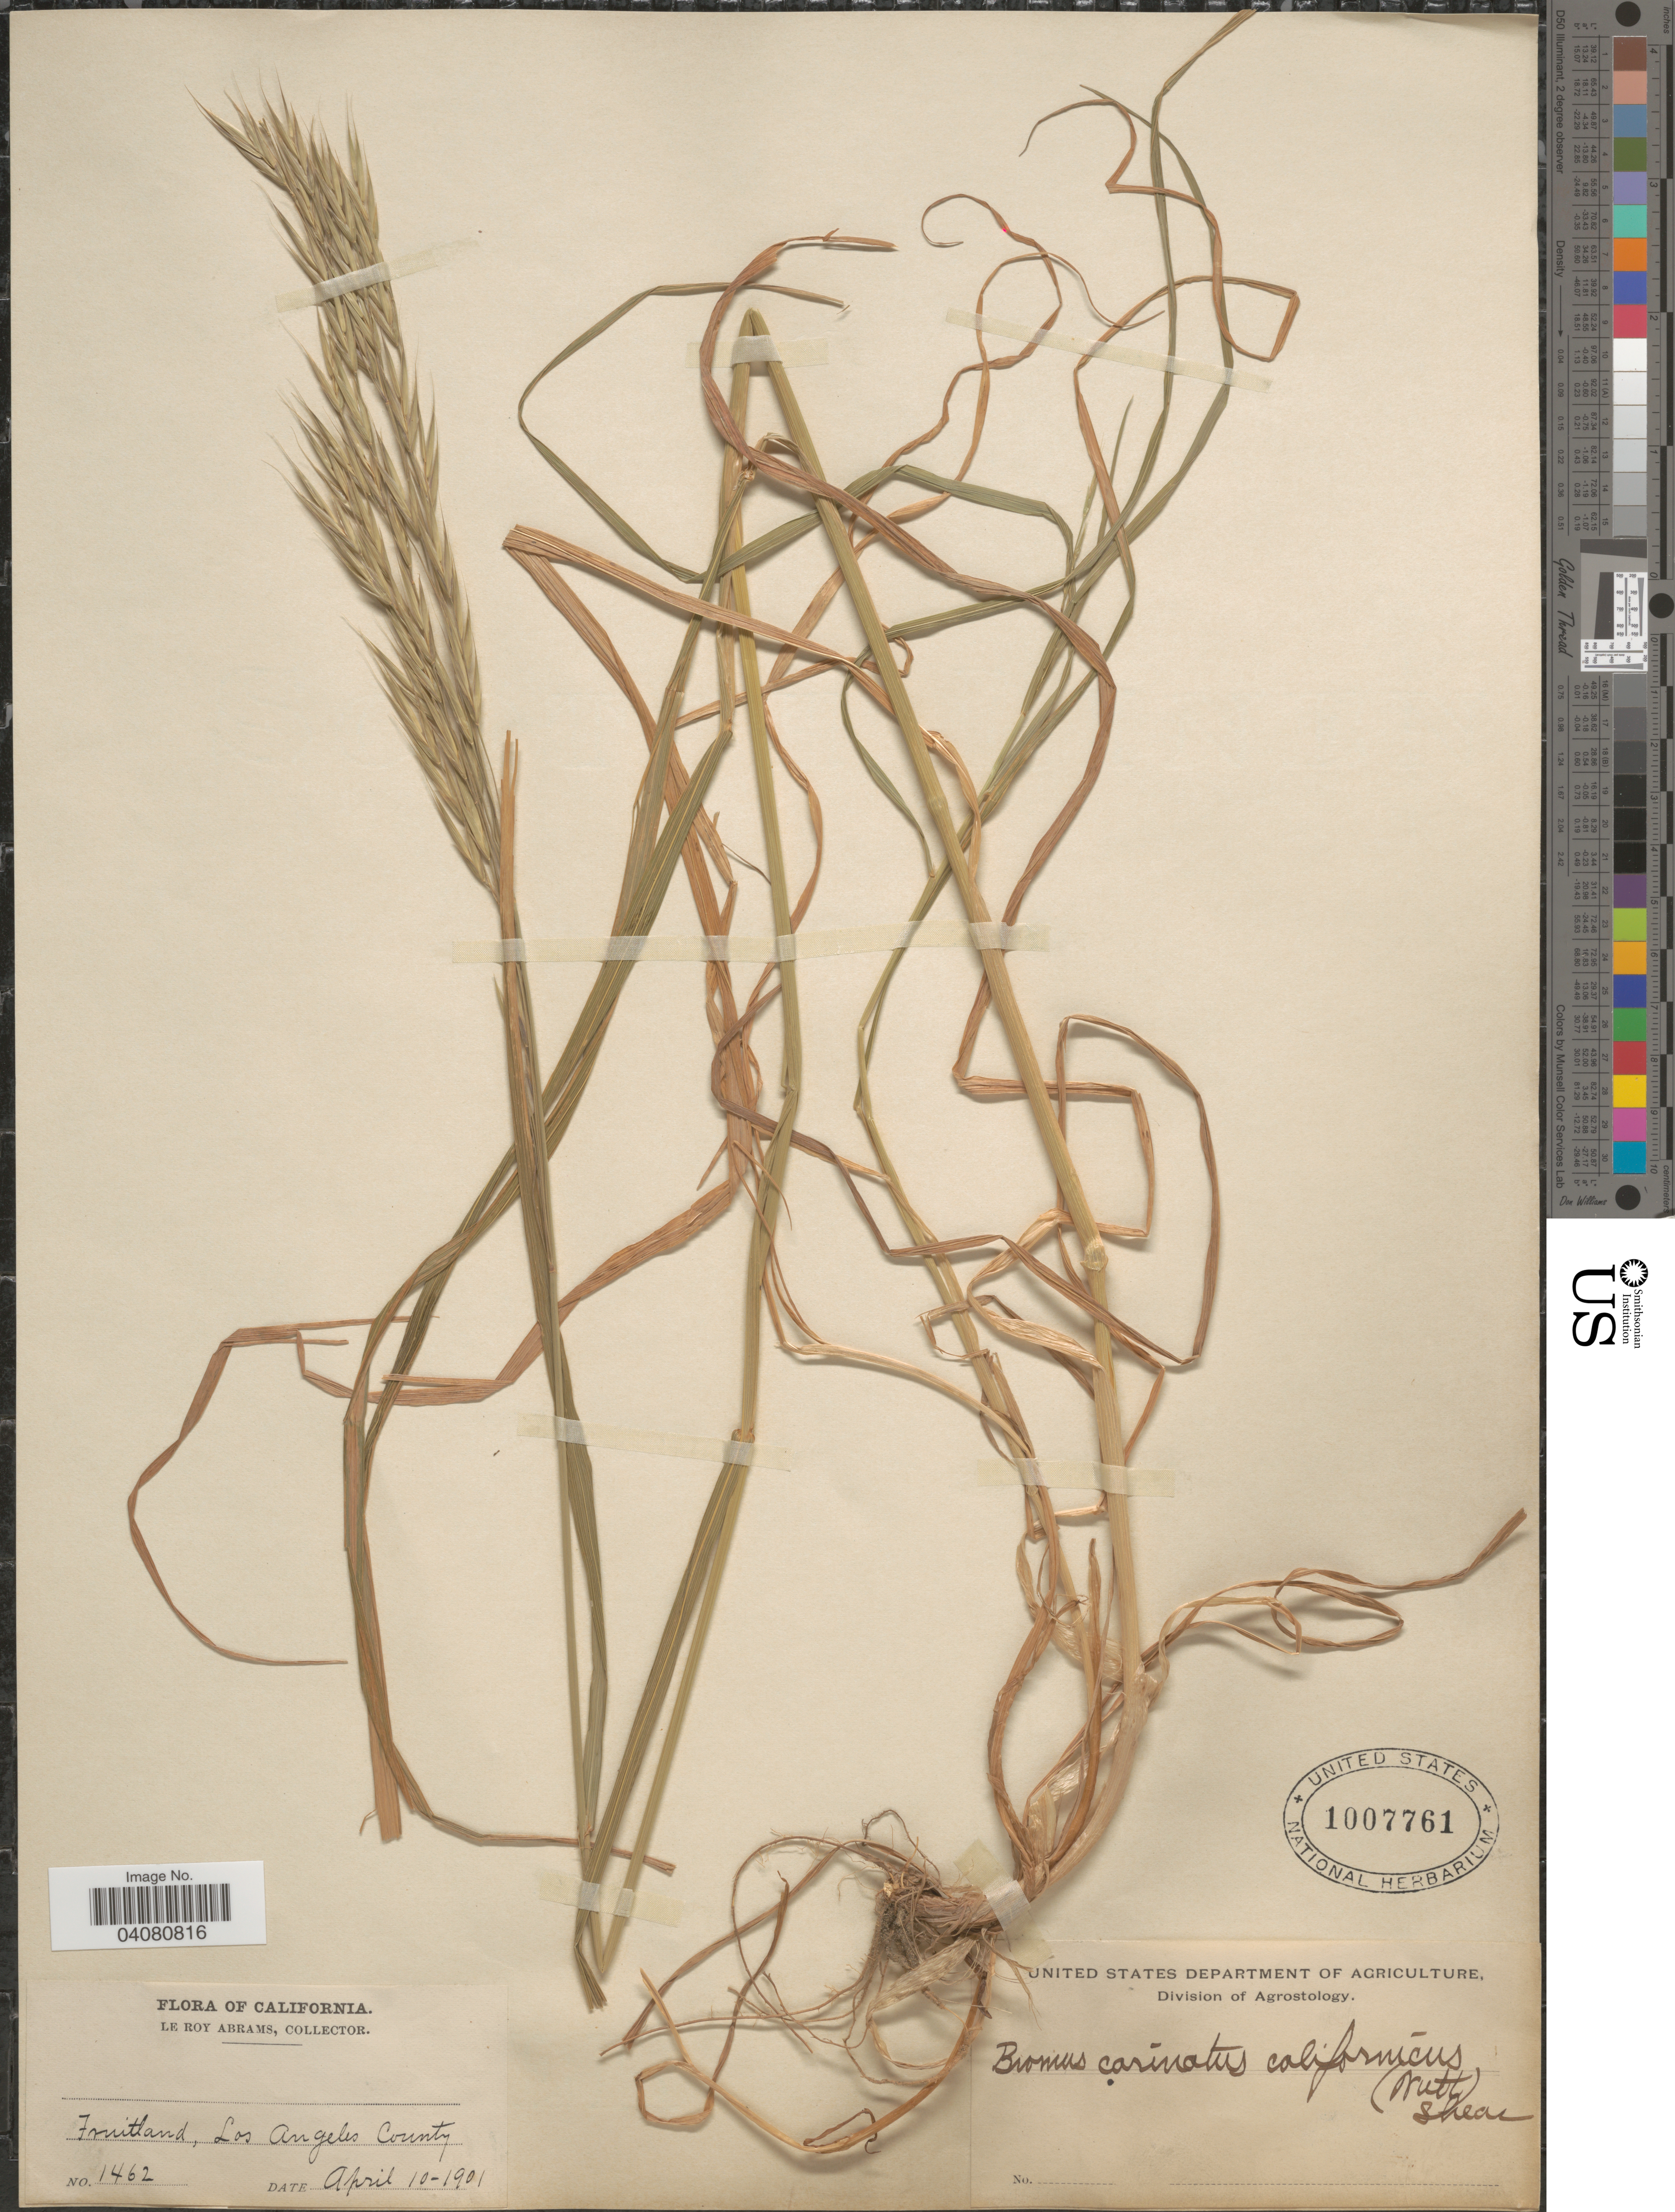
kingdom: Plantae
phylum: Tracheophyta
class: Liliopsida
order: Poales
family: Poaceae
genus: Bromus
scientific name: Bromus carinatus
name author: Hook. & Arn.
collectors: L. Abrams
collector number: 1462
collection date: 1901-04-10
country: United States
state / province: California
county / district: Los Angeles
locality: Fruitland, Los Angeles County.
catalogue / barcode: US 1007761